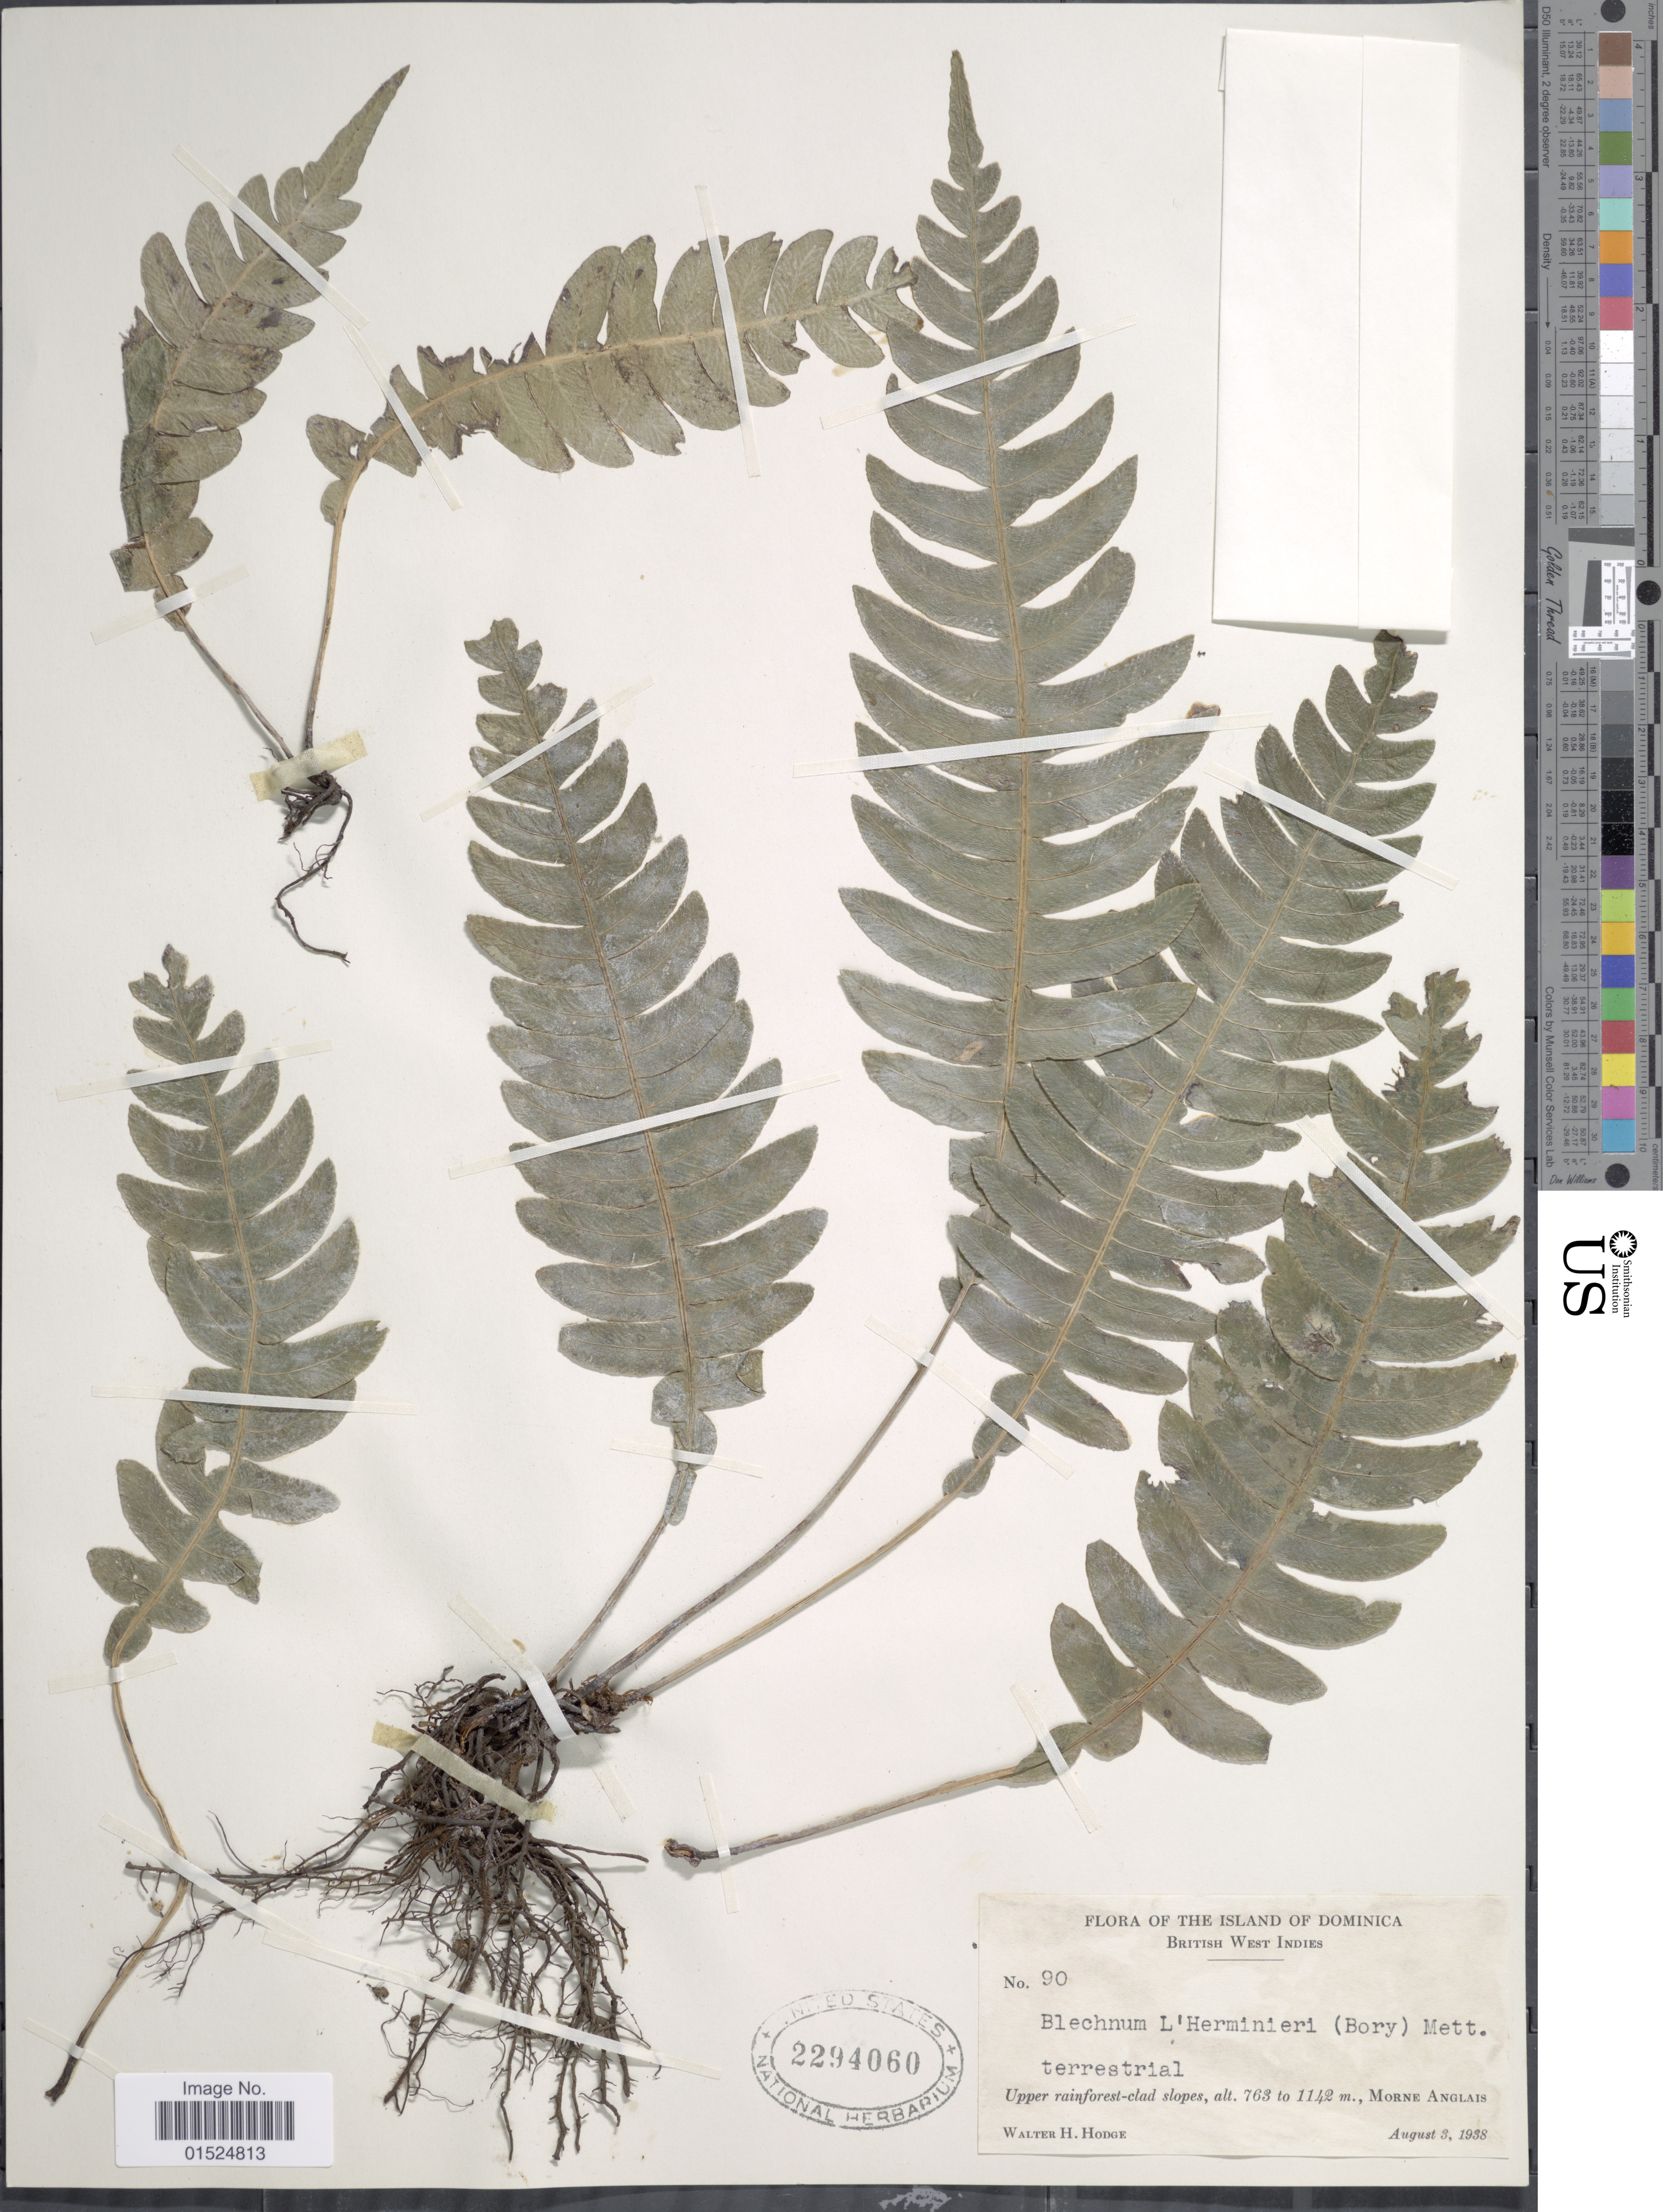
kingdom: Plantae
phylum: Tracheophyta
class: Polypodiopsida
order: Polypodiales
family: Blechnaceae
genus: Blechnum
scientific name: Blechnum l'herminieri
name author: (Bory) C. Chr.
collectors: W. Hodge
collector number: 90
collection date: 1938-08-03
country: Dominica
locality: Flora of the Island of Dominica, British West Indies, upper rainforest-clad slopes, Morne Aglais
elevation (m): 763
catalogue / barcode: US 2294060